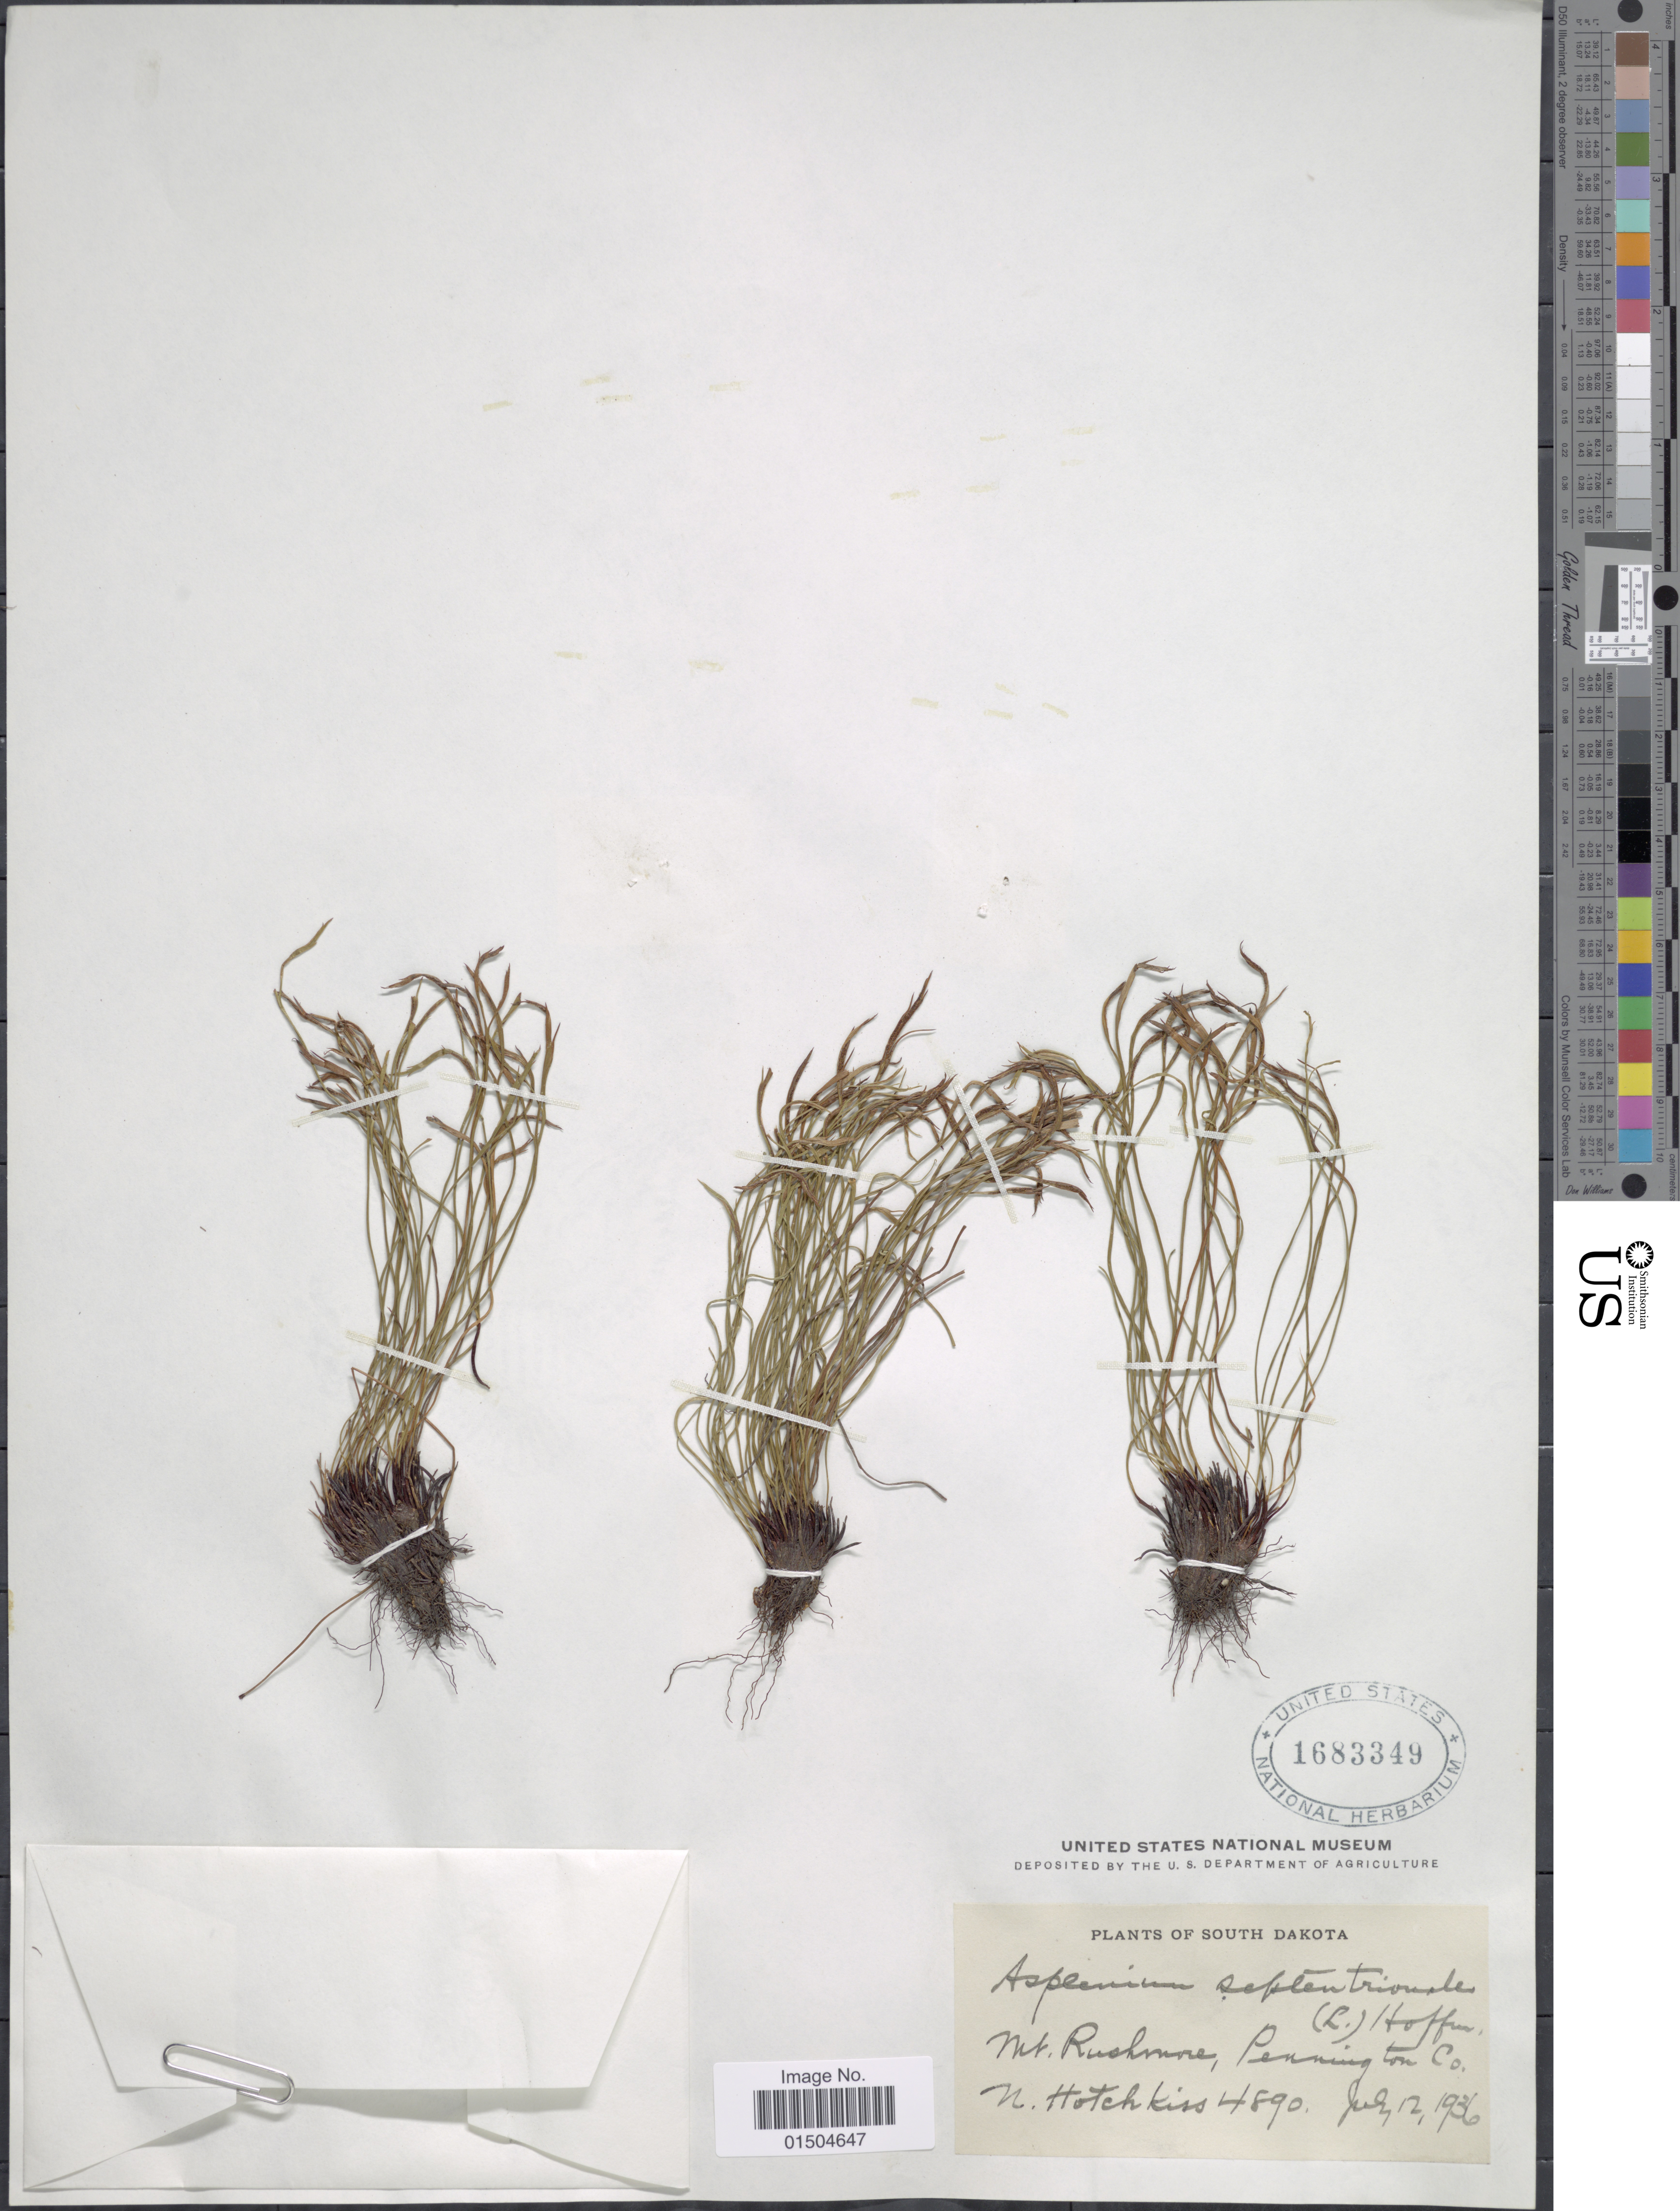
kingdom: Plantae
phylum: Tracheophyta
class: Polypodiopsida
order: Polypodiales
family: Aspleniaceae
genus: Asplenium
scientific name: Asplenium septentrionale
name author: (L.) Hoffm.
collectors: N. Hotchkiss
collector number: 4890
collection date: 1936-07-12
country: United States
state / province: South Dakota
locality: Mt. Rushmore, Pennington Co.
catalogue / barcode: US 1683349